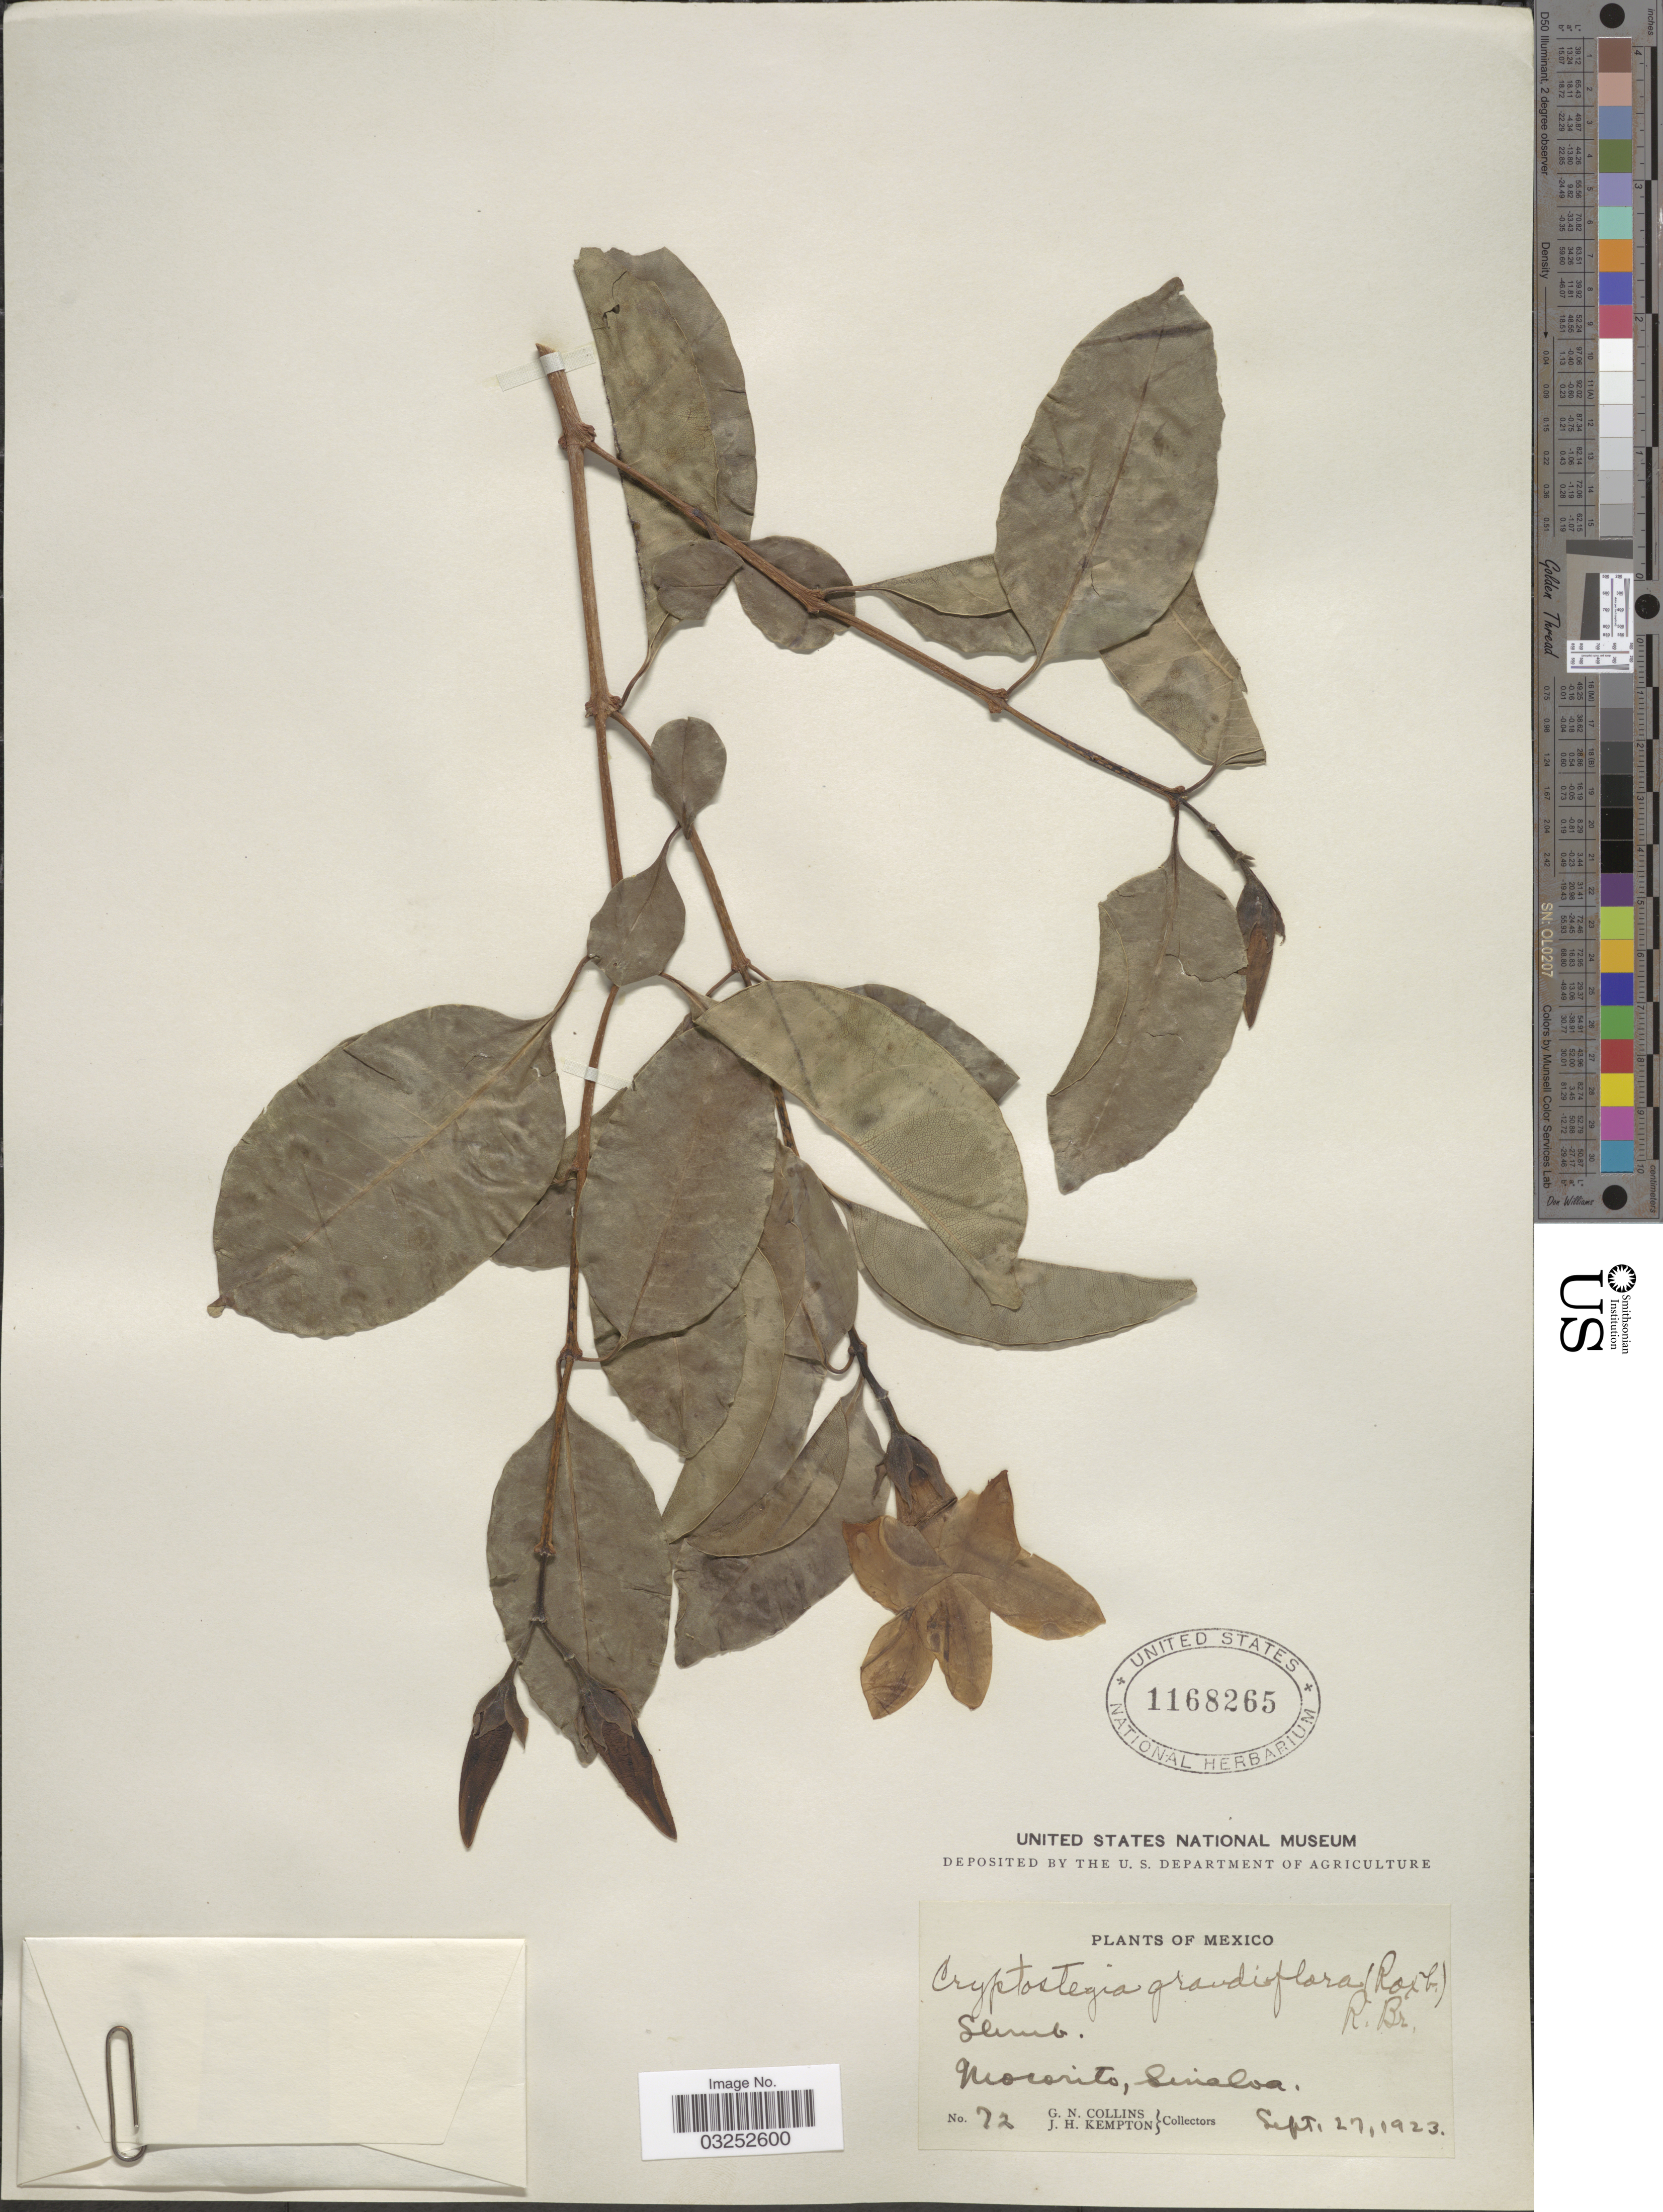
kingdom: Plantae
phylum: Tracheophyta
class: Magnoliopsida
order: Gentianales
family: Apocynaceae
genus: Cryptostegia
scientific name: Cryptostegia grandiflora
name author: Roxb. ex R. Br.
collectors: G. Collins & J. H. Kempton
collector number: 72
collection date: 1923-09-27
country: Mexico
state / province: Sinaloa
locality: Mocorito, Sinaloa.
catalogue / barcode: US 1168265